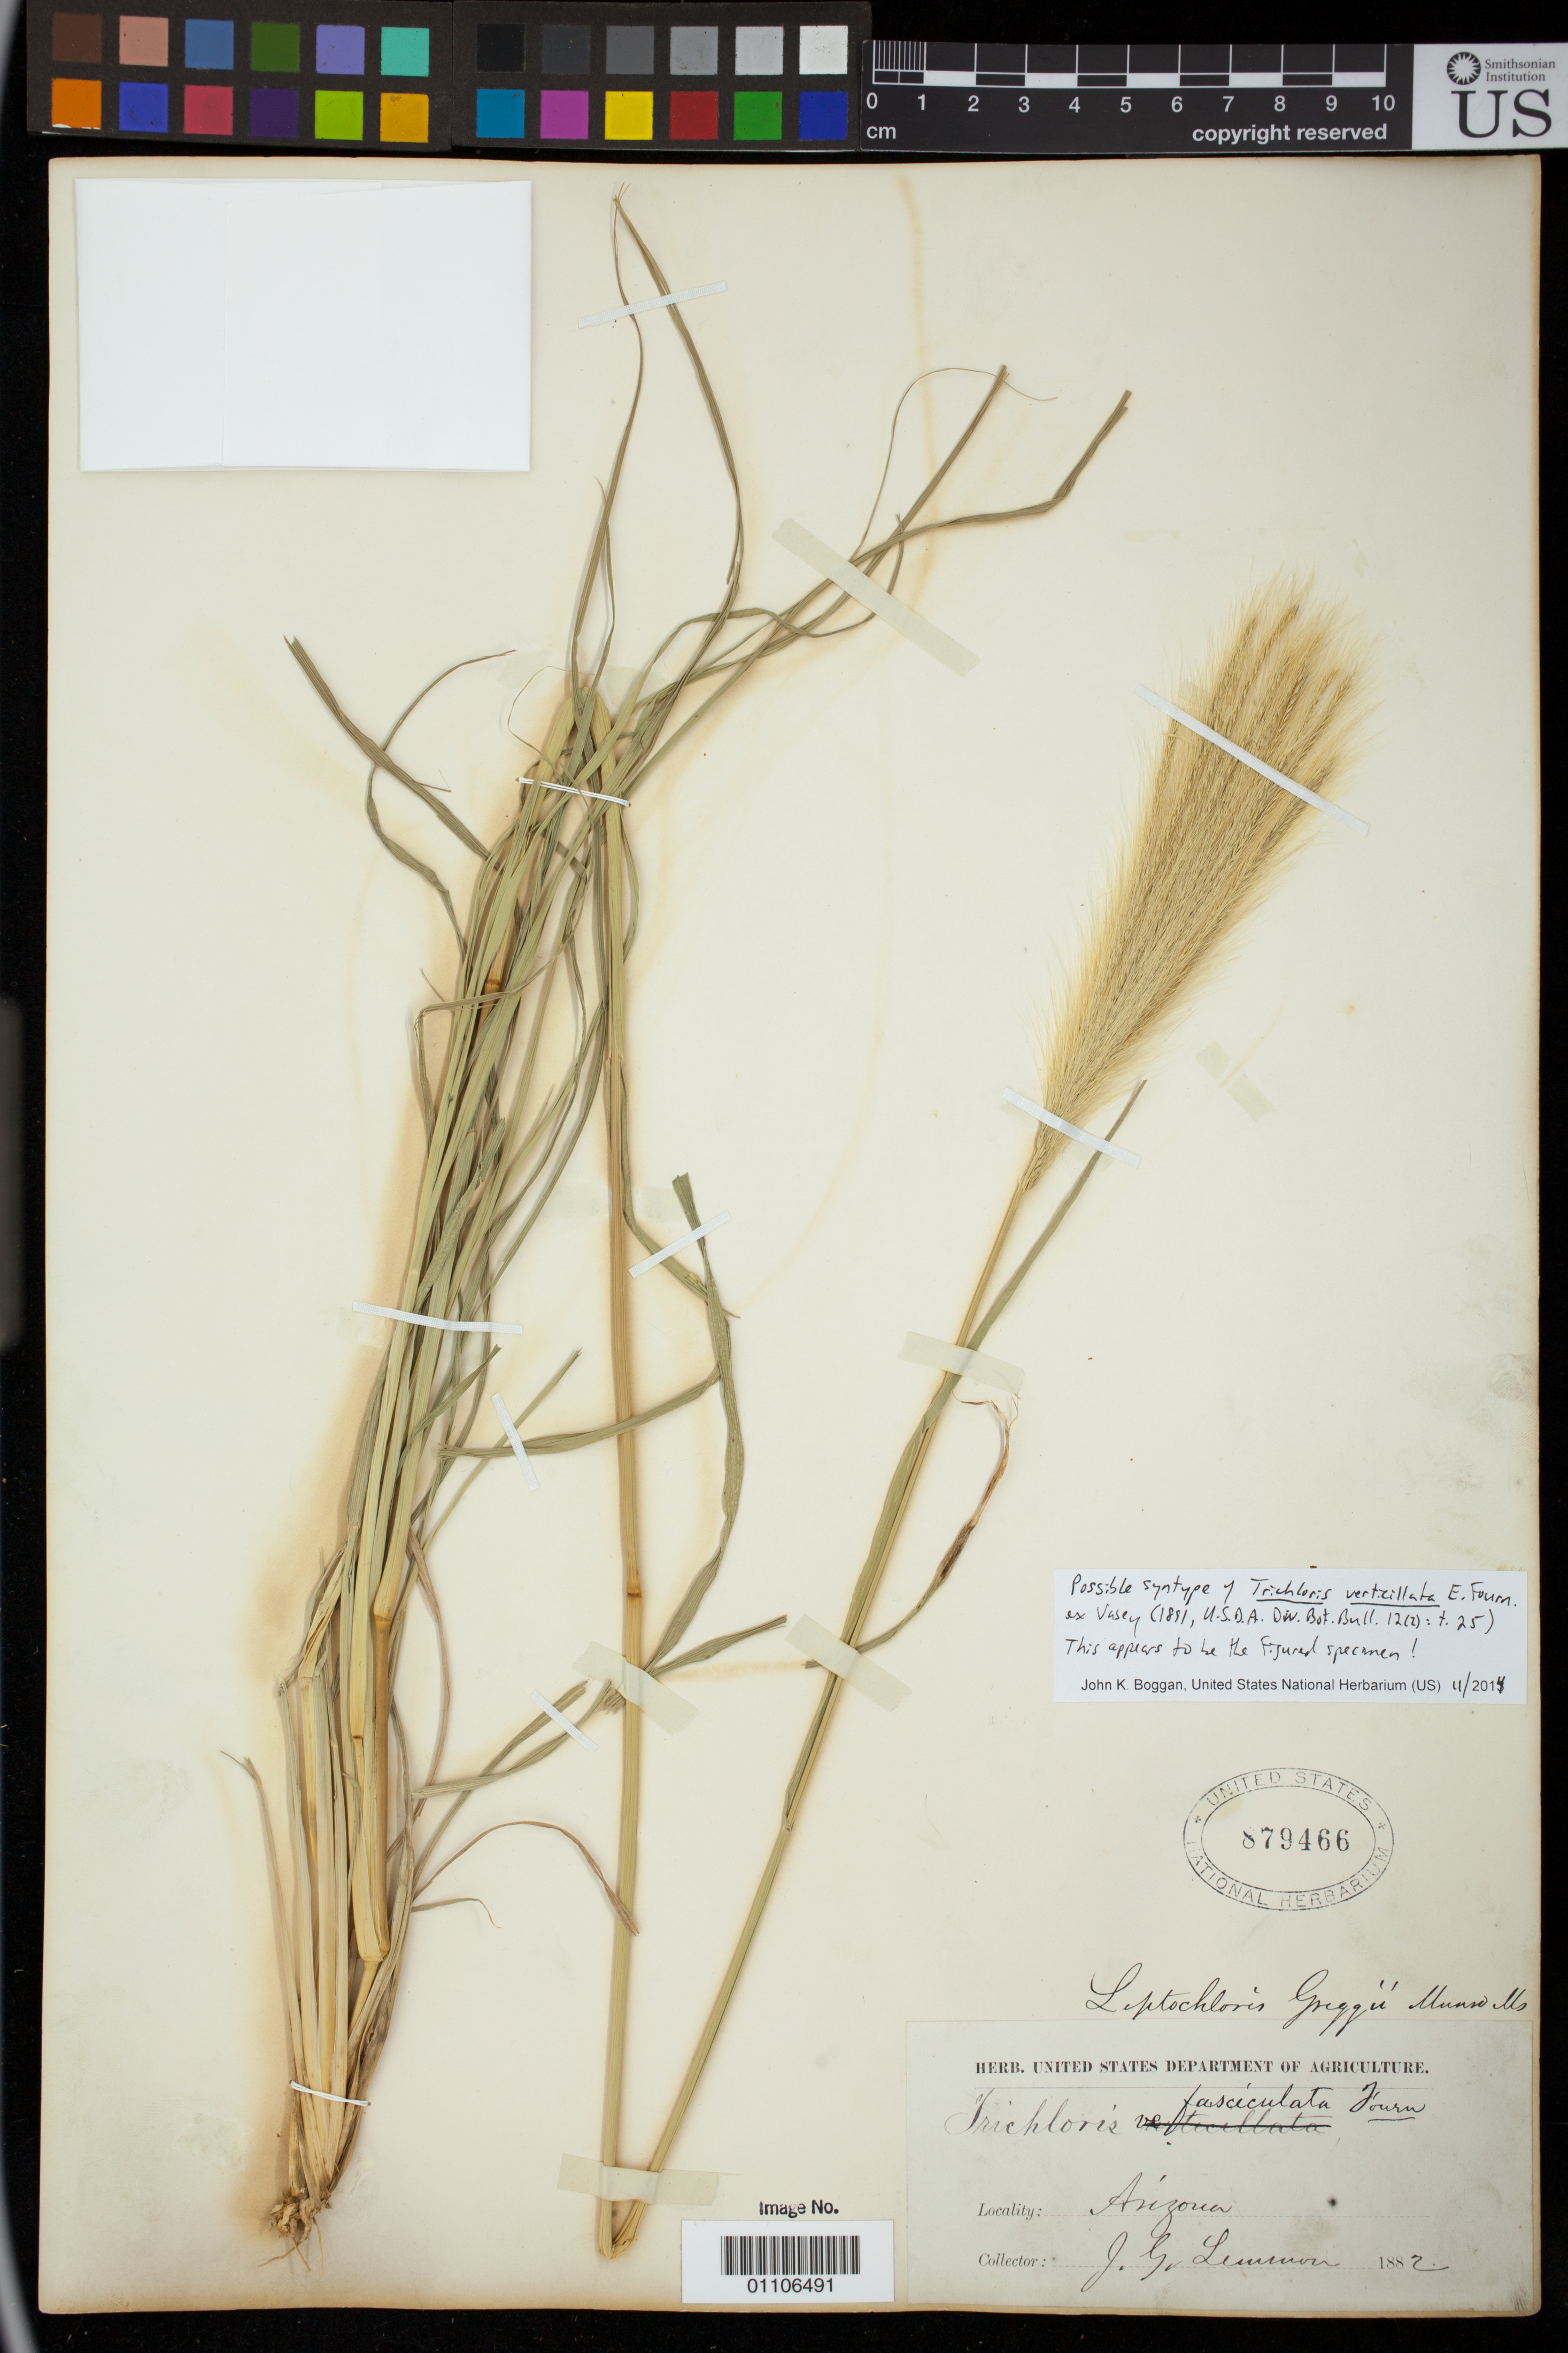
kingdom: Plantae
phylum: Tracheophyta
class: Liliopsida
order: Poales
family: Poaceae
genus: Trichloris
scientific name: Trichloris verticillata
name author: E. Fourn. ex Vasey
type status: Possible Syntype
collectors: J. G. Lemmon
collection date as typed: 1882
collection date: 1882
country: United States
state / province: Arizona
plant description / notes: Protologue, "Texas, Arizona to Mexico". This specimen (USNH 879466, Lemmon s.n.) appears to be the specimen figured on plate 25. Also cited, "Chloropsis Blanchardiana Gay in Herb." Additional syntype appears to be Pringle s.n., 19 May 1881, "Santa Cruz Valley near Tucson" which is also the type of the earlier name Trichloris blanchardiana E. Fourn. ex Scribn. (1882).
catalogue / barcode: US 879466